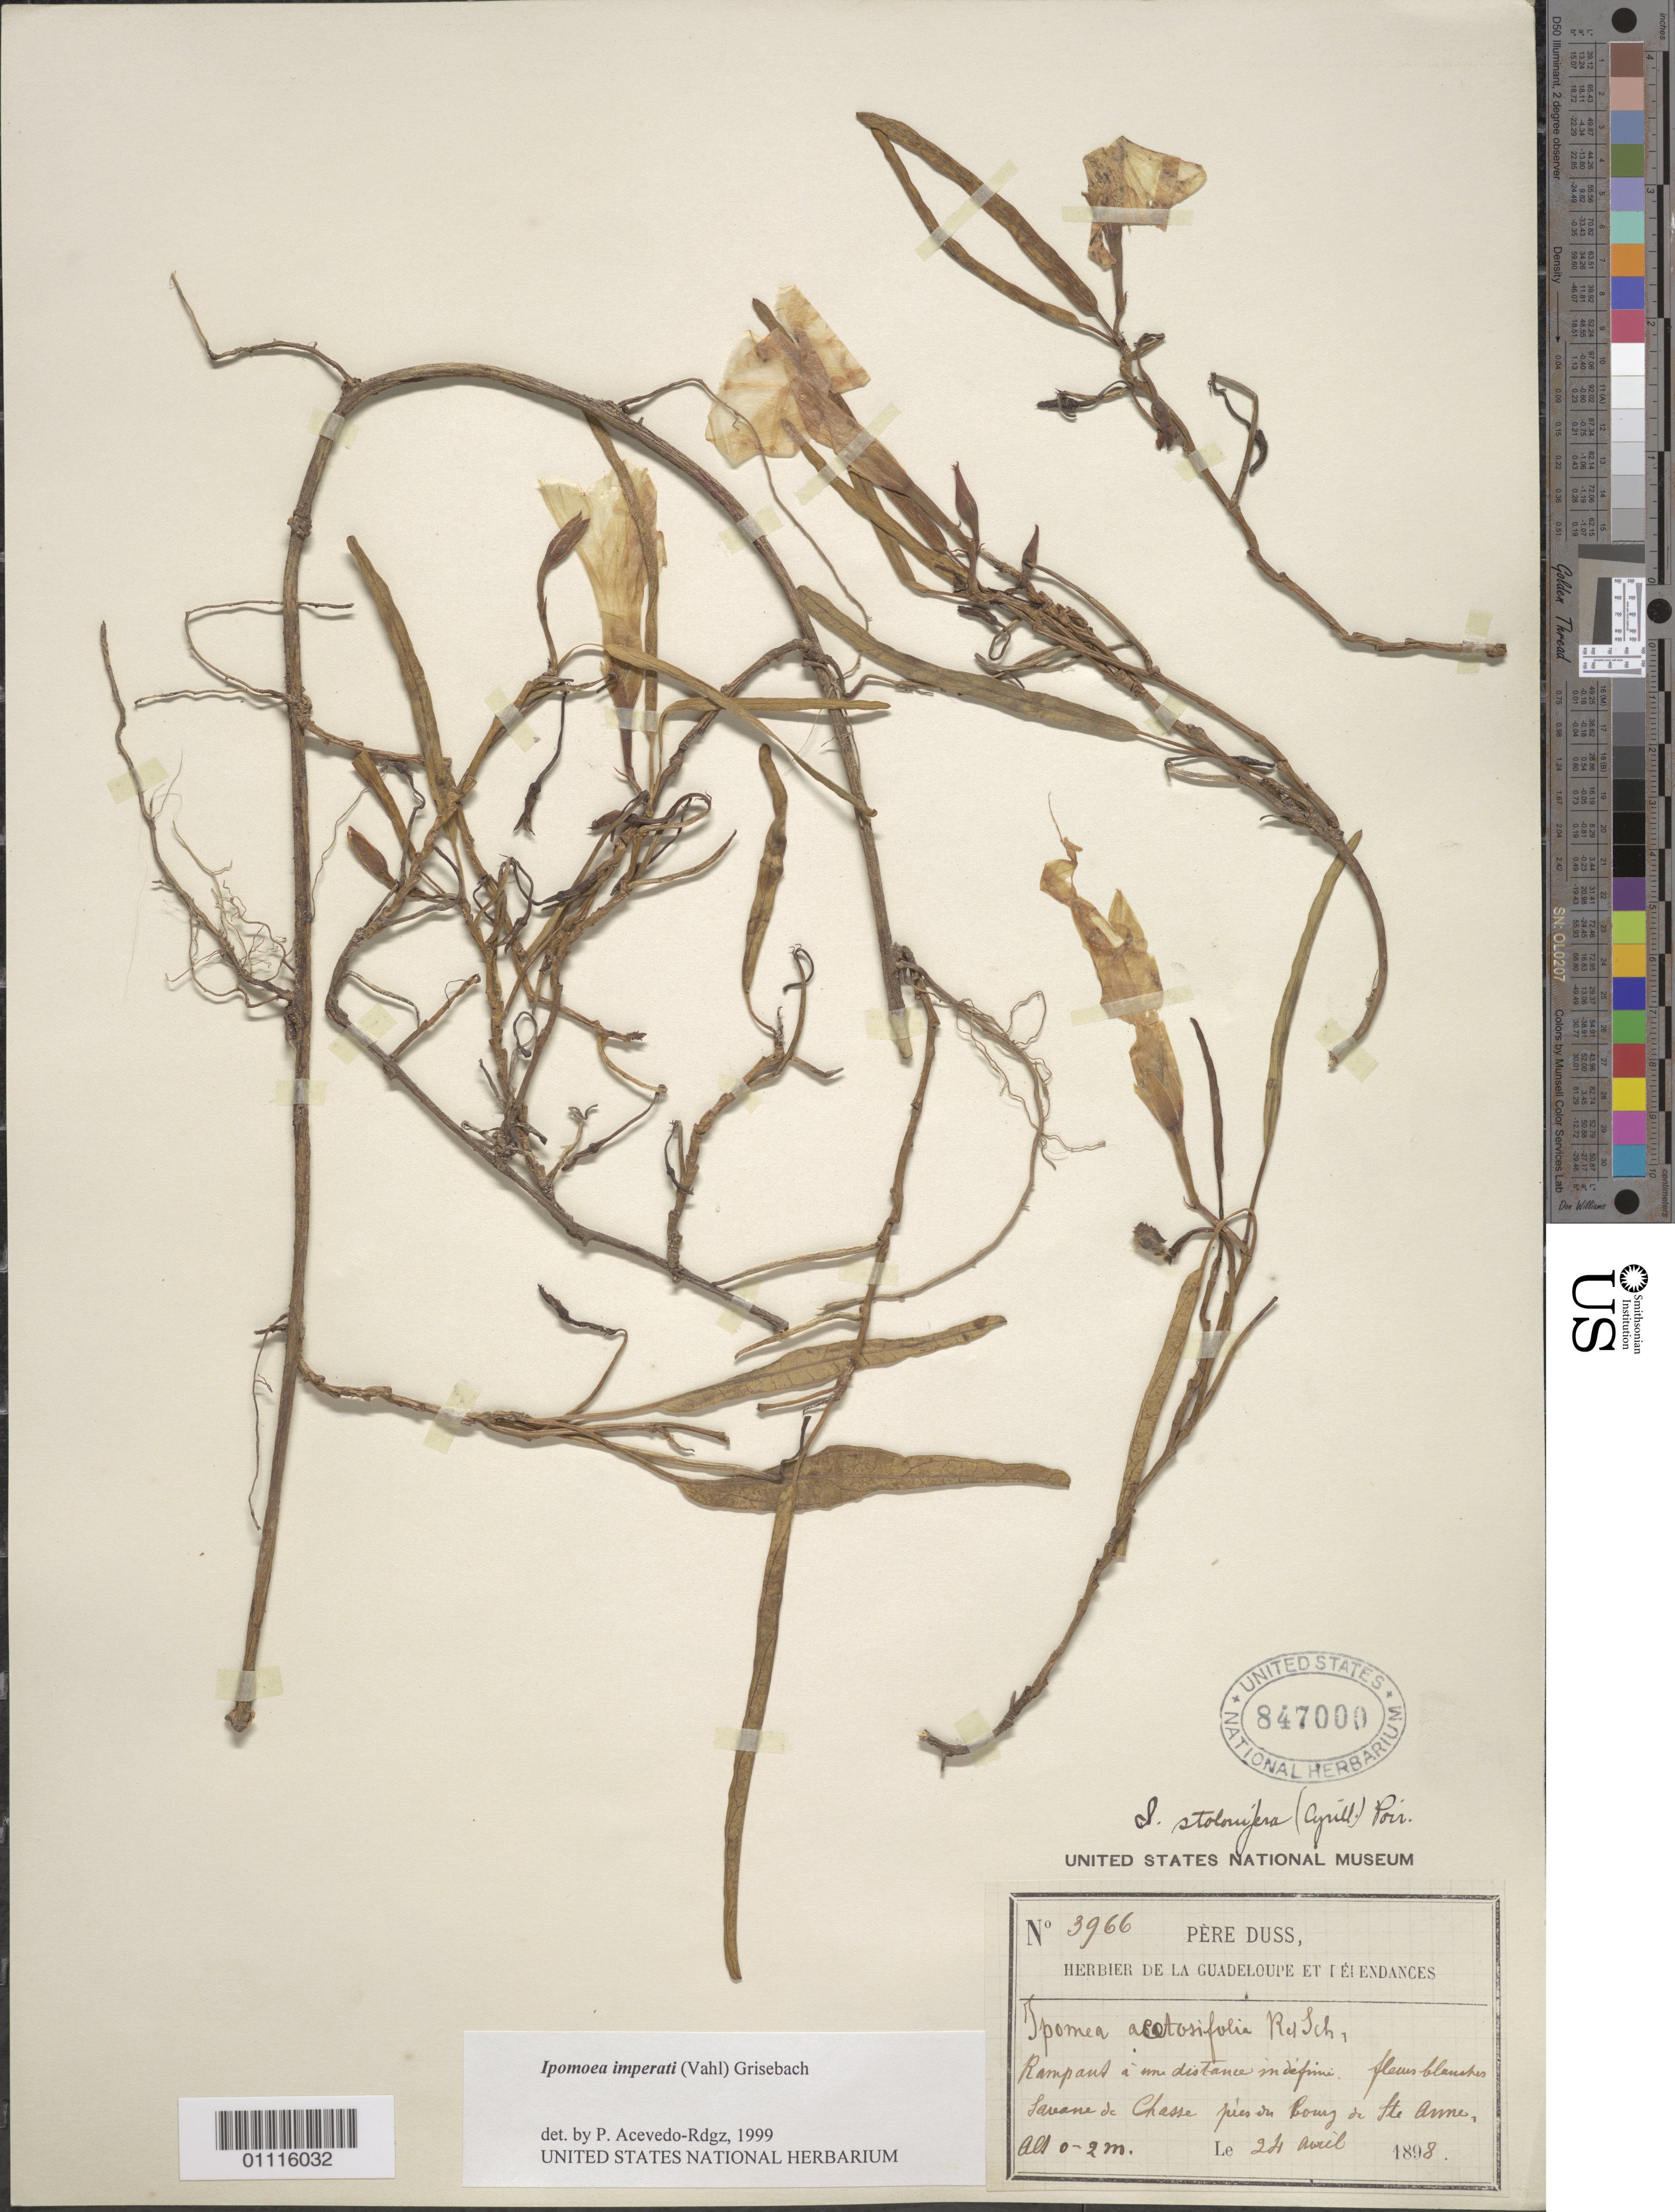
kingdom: Plantae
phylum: Tracheophyta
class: Magnoliopsida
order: Solanales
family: Convolvulaceae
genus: Ipomoea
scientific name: Ipomoea imperati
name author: (Vahl) Griseb.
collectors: Père Duss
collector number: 3966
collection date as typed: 24 Apr 1898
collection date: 1898-04-24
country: Guadeloupe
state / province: St. Anne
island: Basse Terre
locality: Savane de Chasse pres du Bourg de St. Anne.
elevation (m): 0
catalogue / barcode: US 847000